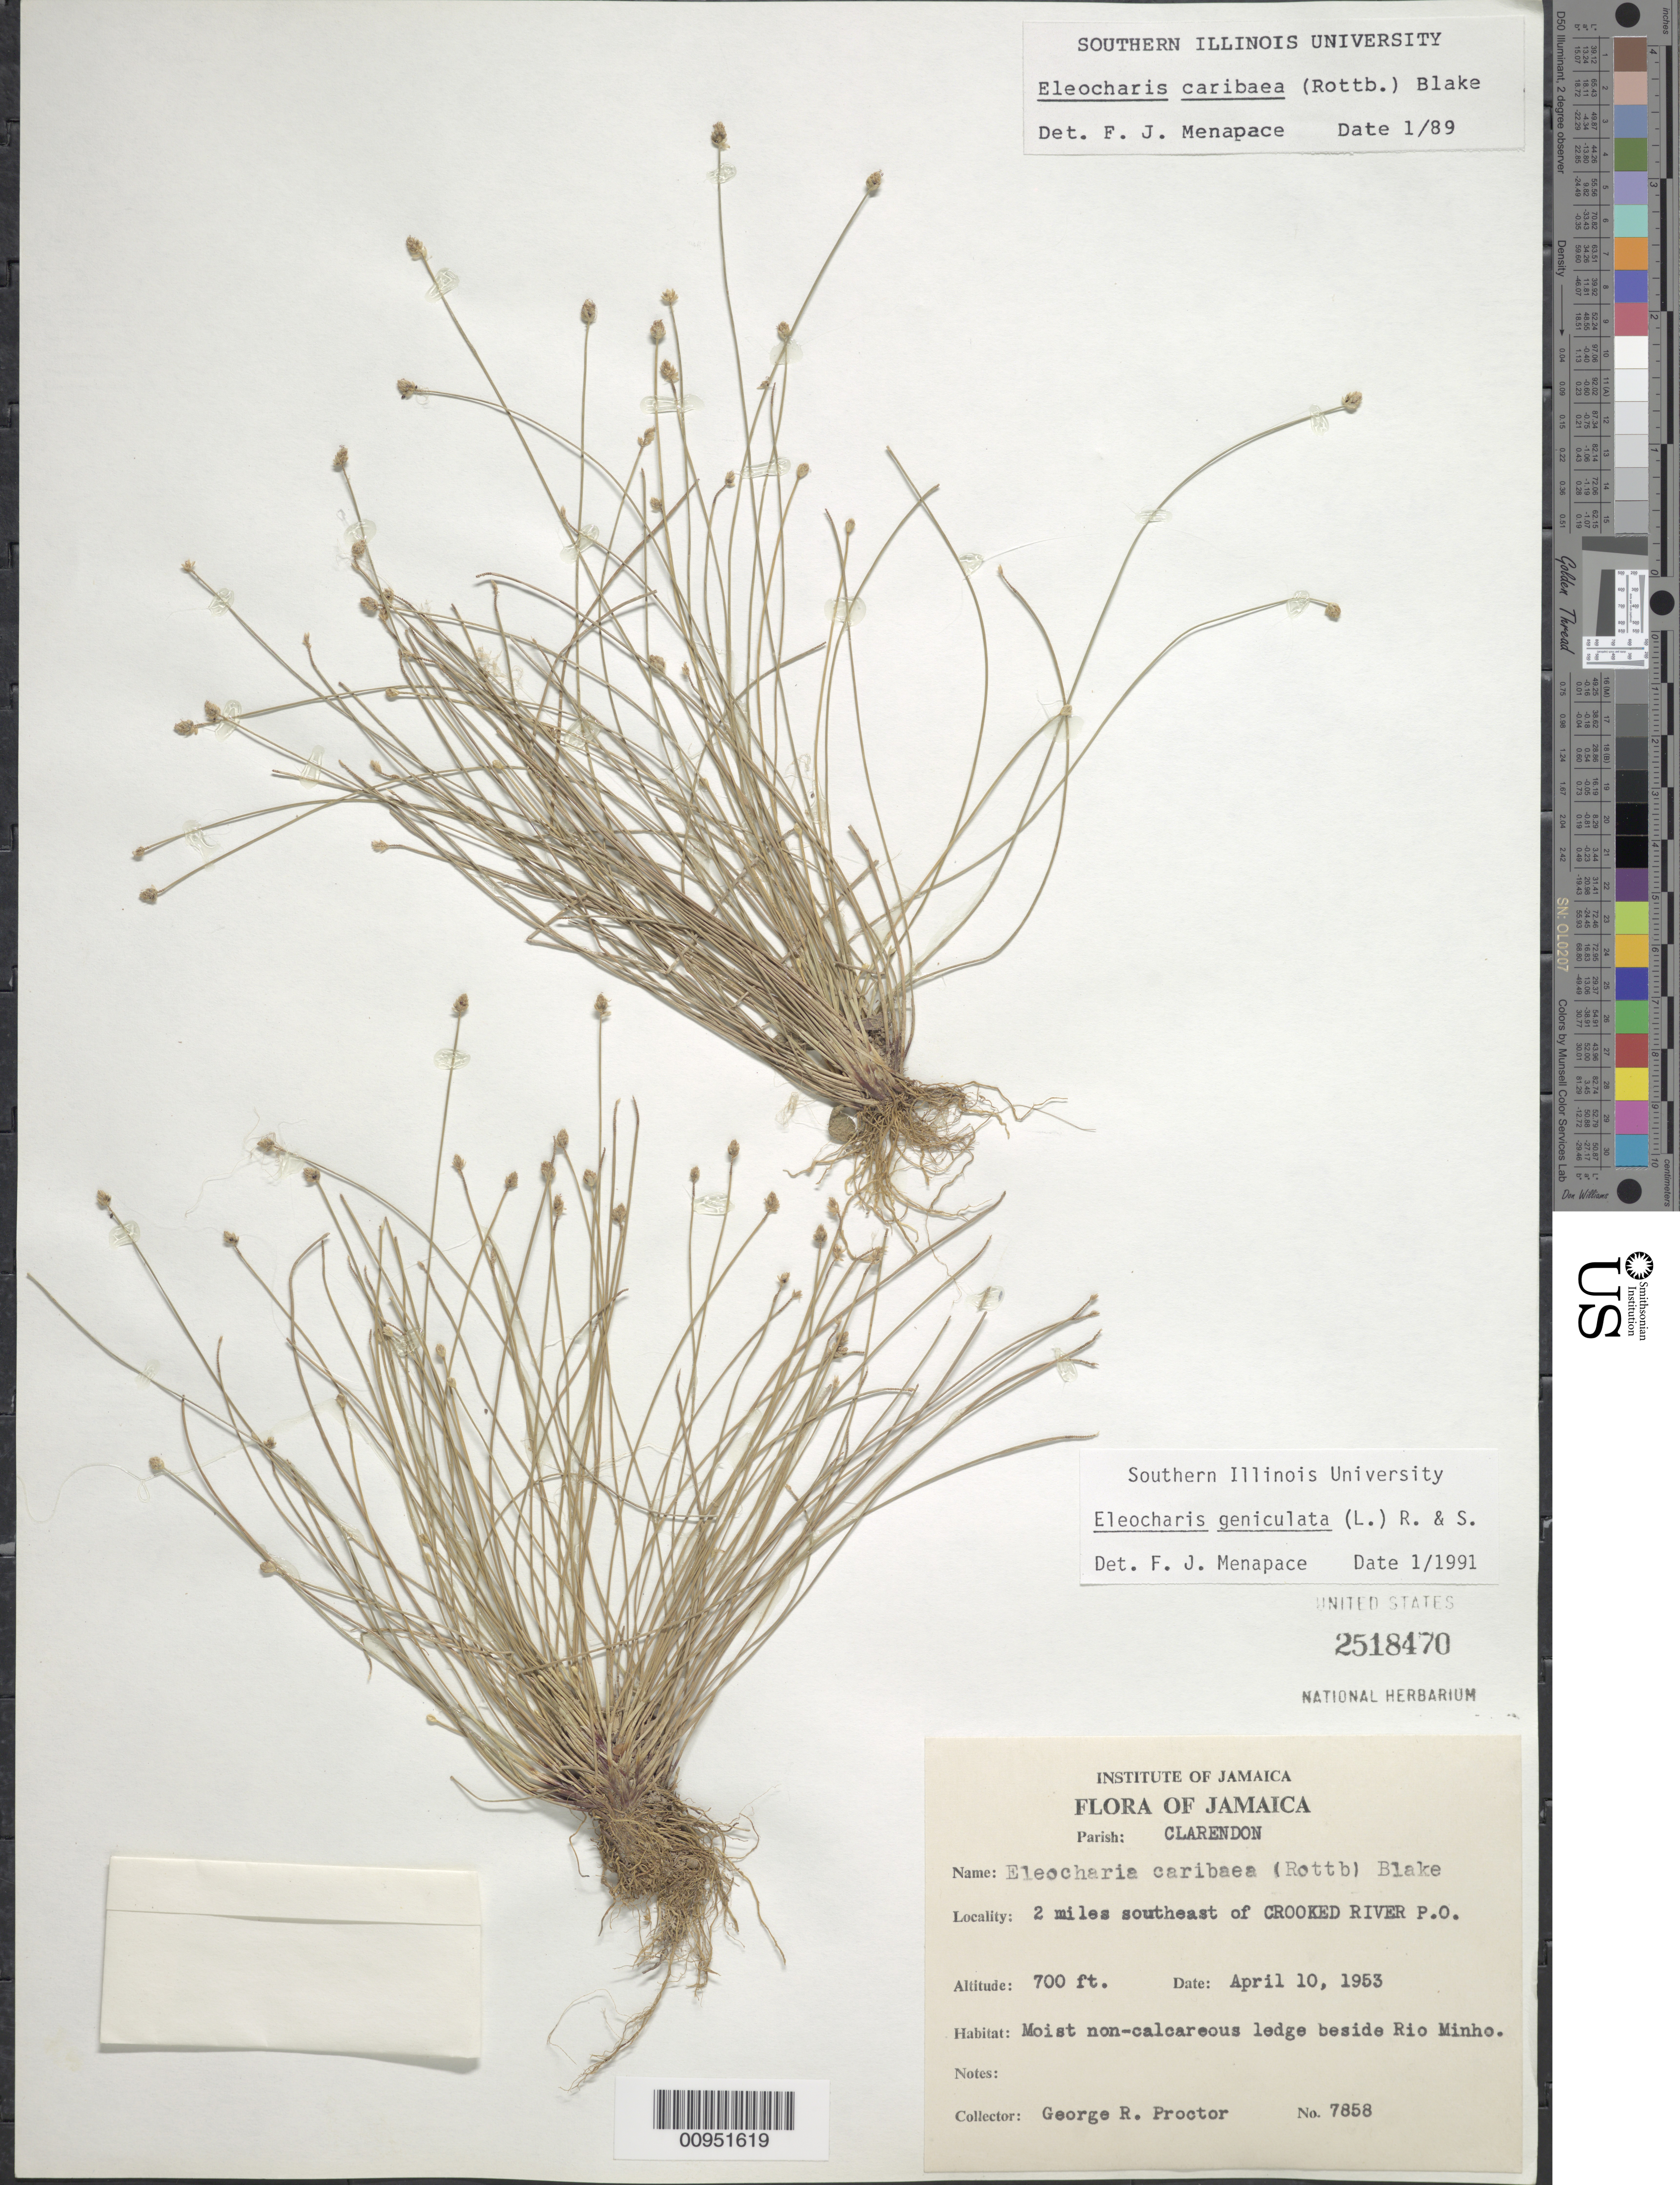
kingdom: Plantae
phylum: Tracheophyta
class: Liliopsida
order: Poales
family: Cyperaceae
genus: Eleocharis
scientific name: Eleocharis geniculata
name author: (L.) Roem. & Schult.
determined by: Menapace, F. J.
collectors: G. R. Proctor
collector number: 7858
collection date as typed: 10 Apr 1953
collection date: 1953-04-10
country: Jamaica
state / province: Clarendon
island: Jamaica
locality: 2 miles SW of Crooked River P.O., ledge beside Rio Minho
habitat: Moist non-calcareous ledge beside river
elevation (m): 213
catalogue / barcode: US 2518470